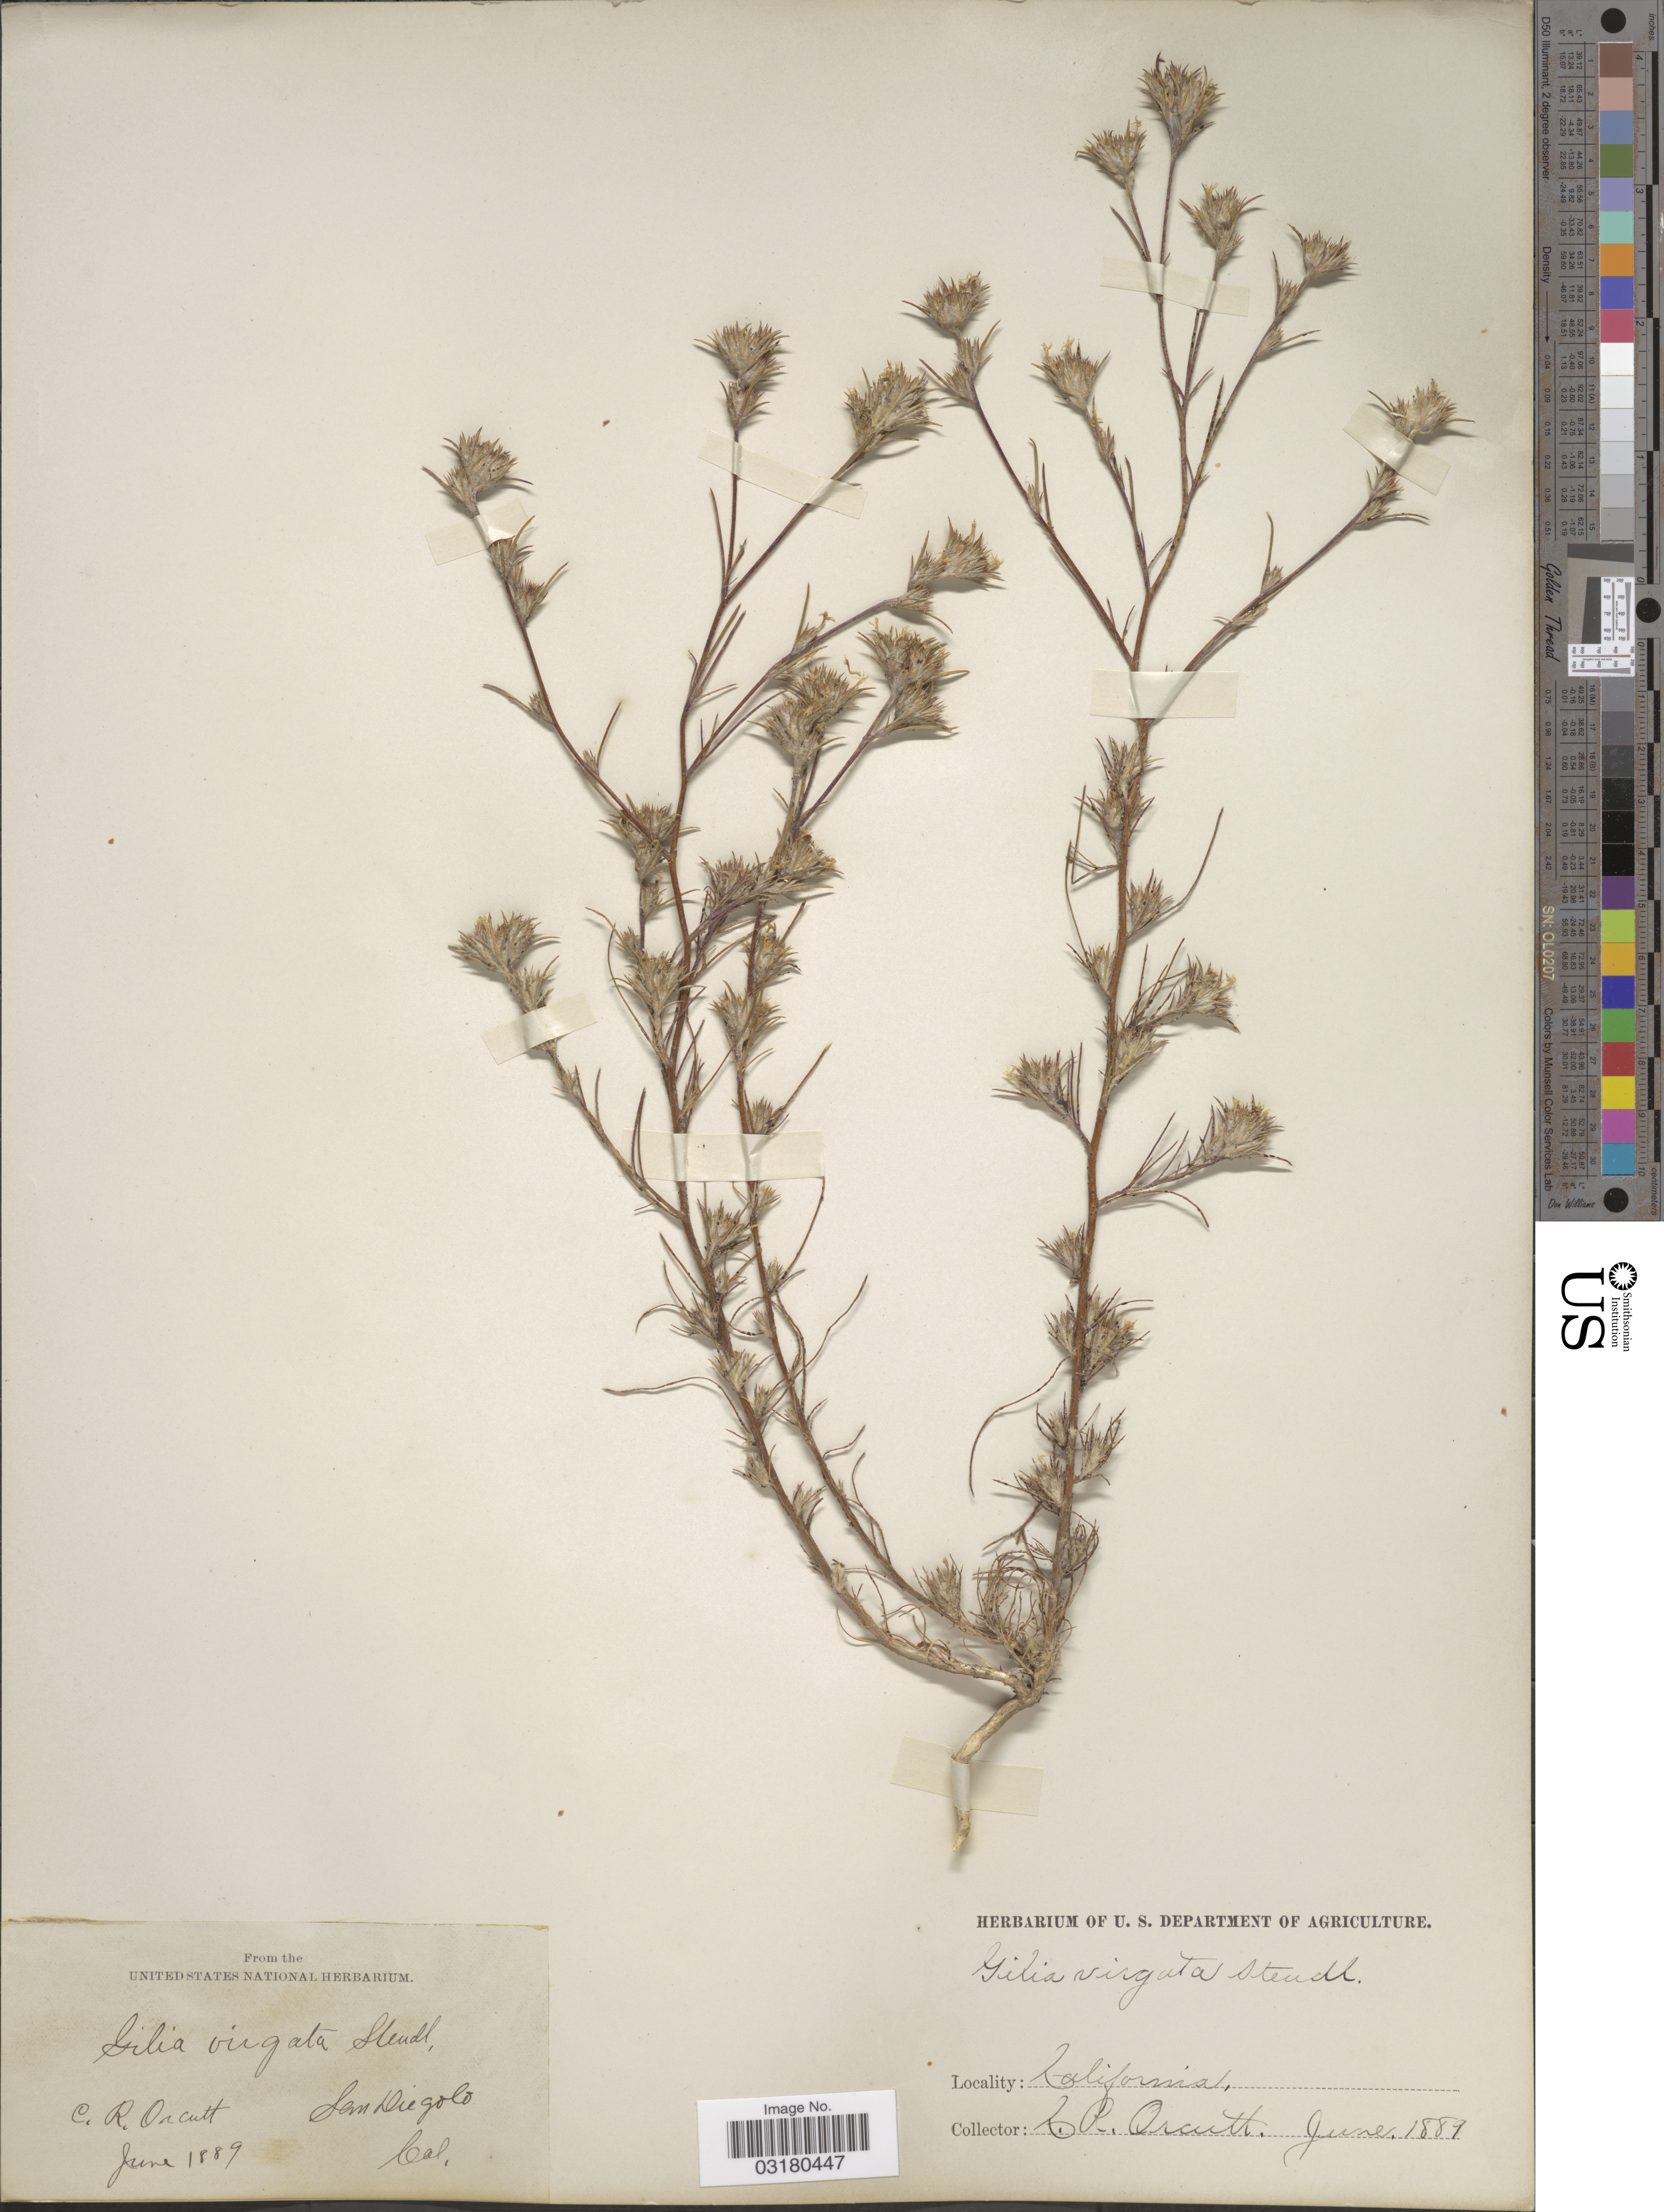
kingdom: Plantae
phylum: Tracheophyta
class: Magnoliopsida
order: Ericales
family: Polemoniaceae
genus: Eriastrum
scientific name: Eriastrum sapphirinum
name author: (Eastw.) H. Mason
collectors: C. R. Orcutt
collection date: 1889-06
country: United States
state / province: California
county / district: San Diego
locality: San Diego Co.